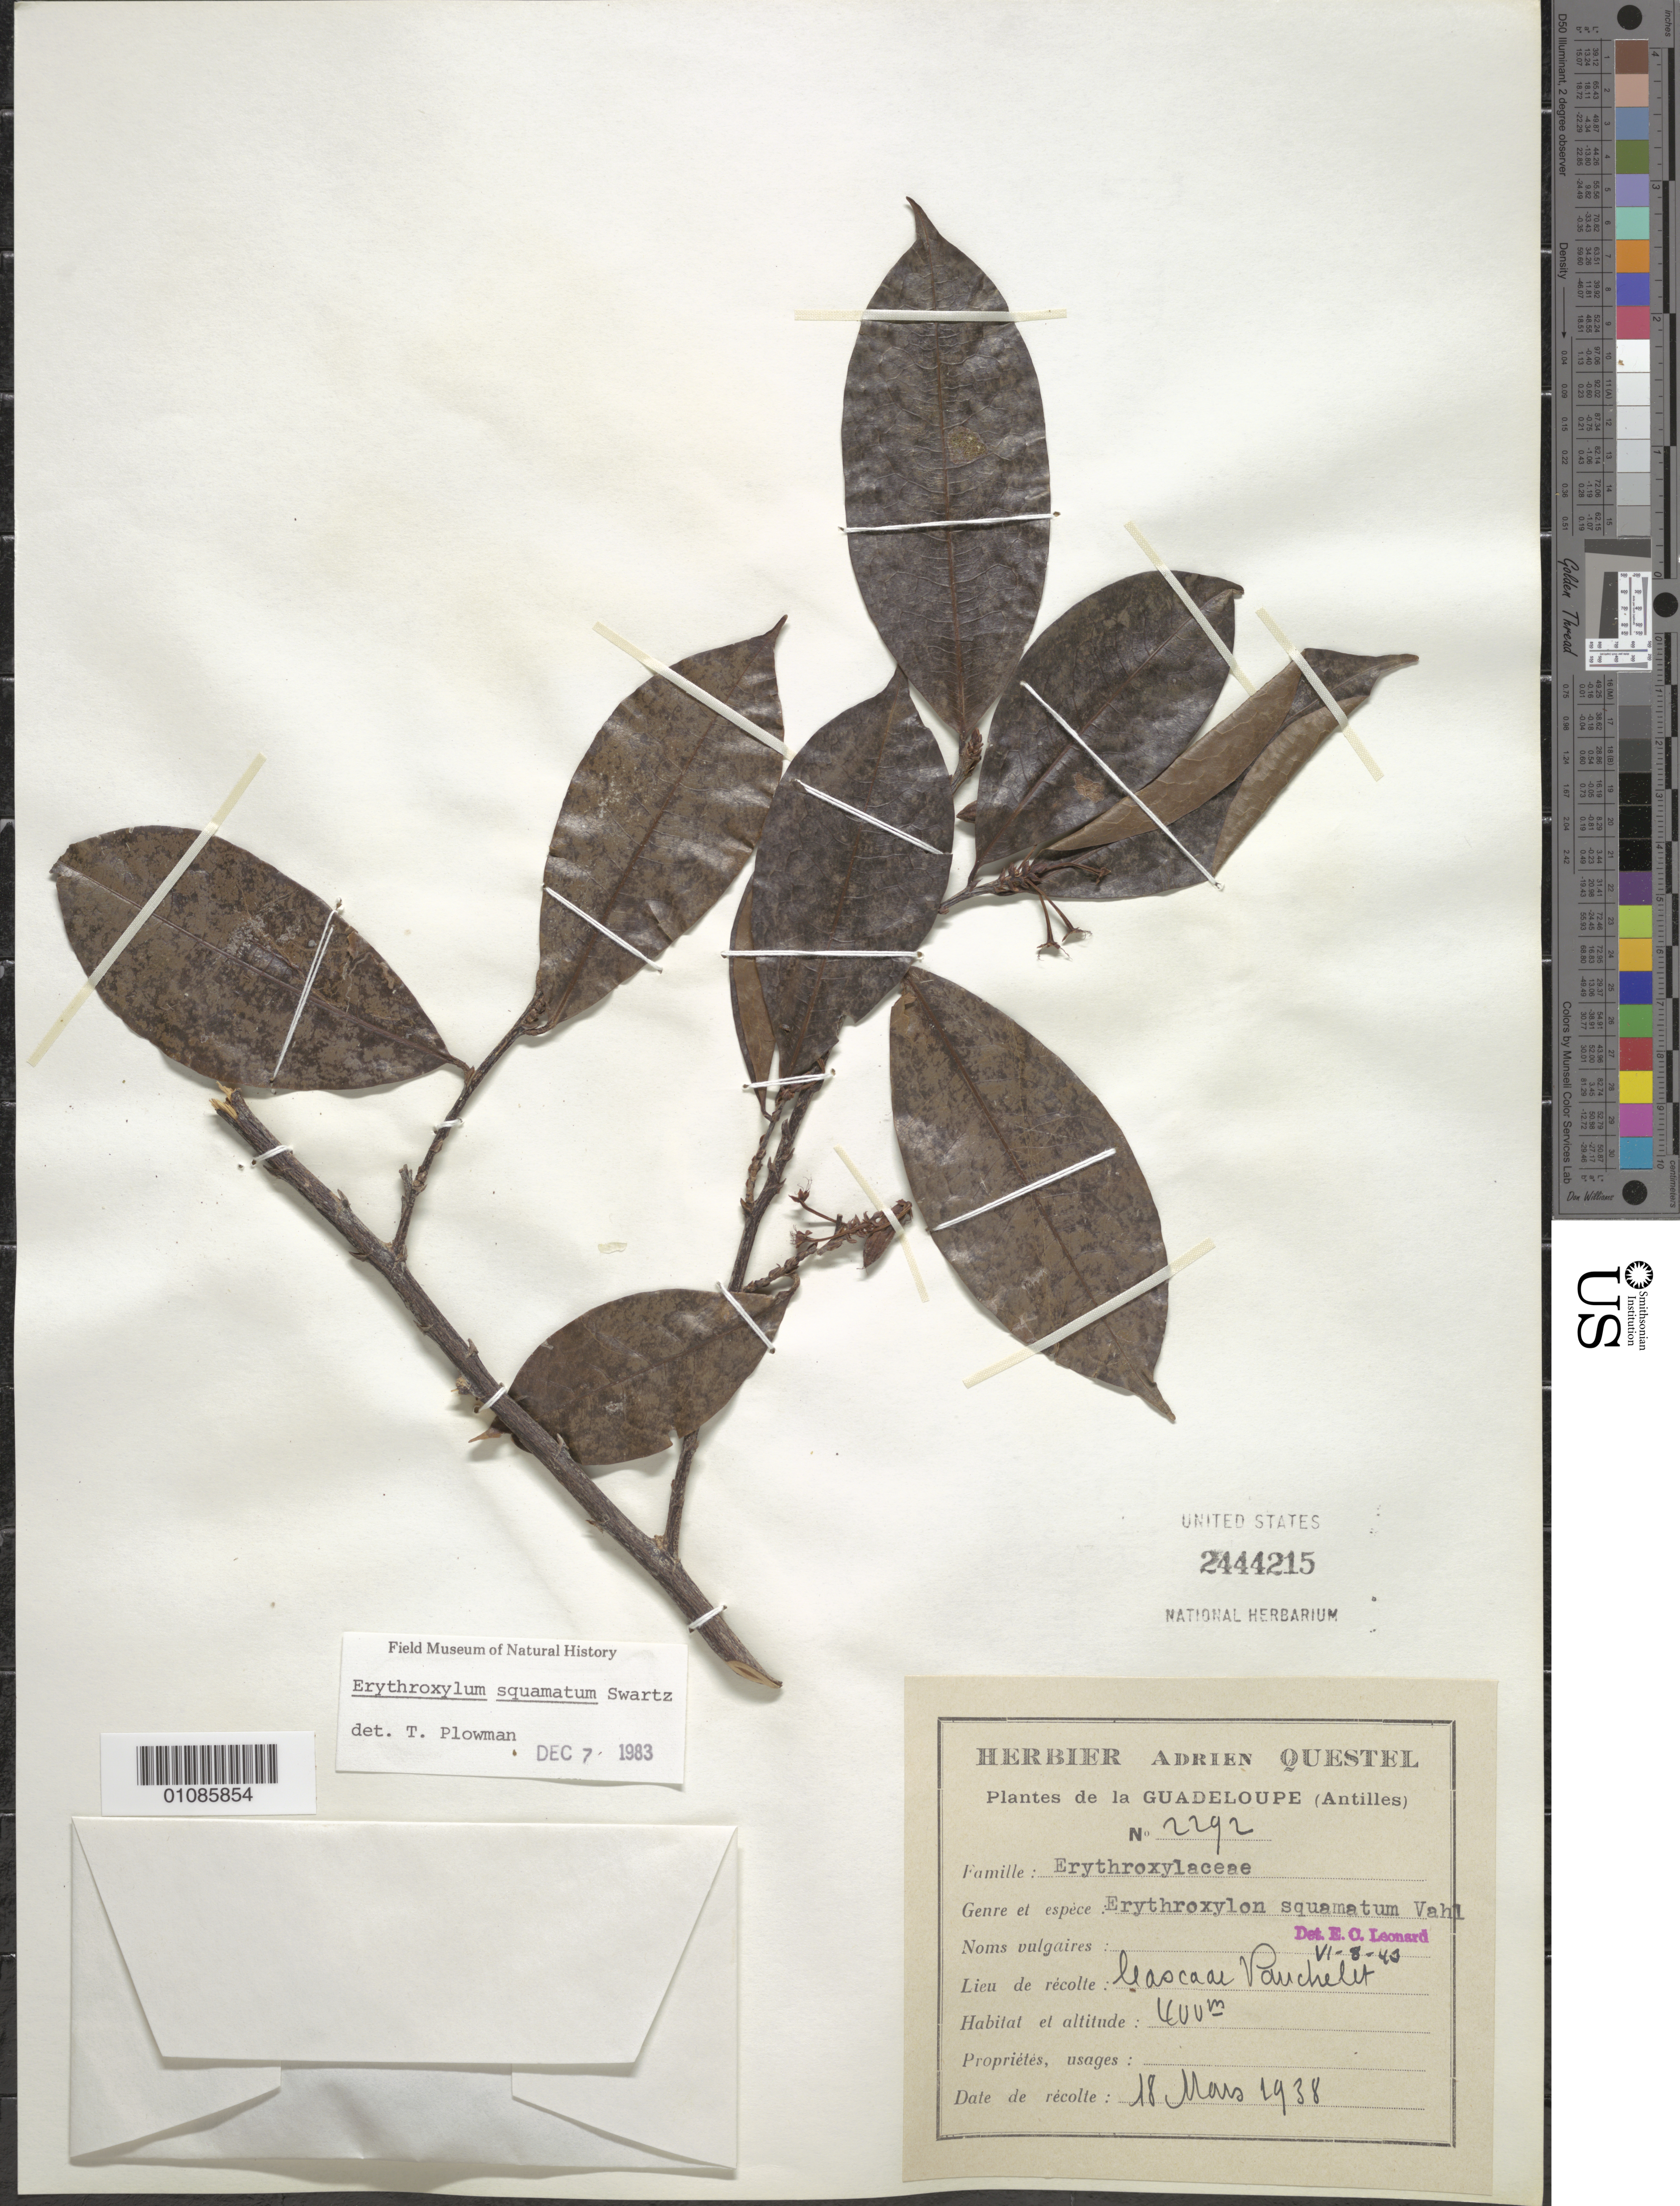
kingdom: Plantae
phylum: Tracheophyta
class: Magnoliopsida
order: Malpighiales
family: Erythroxylaceae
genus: Erythroxylum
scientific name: Erythroxylum squamatum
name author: Sw.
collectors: A. Questel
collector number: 2292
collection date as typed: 18 Mar 1938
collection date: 1938-03-18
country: Guadeloupe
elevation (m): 400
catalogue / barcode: US 2444215